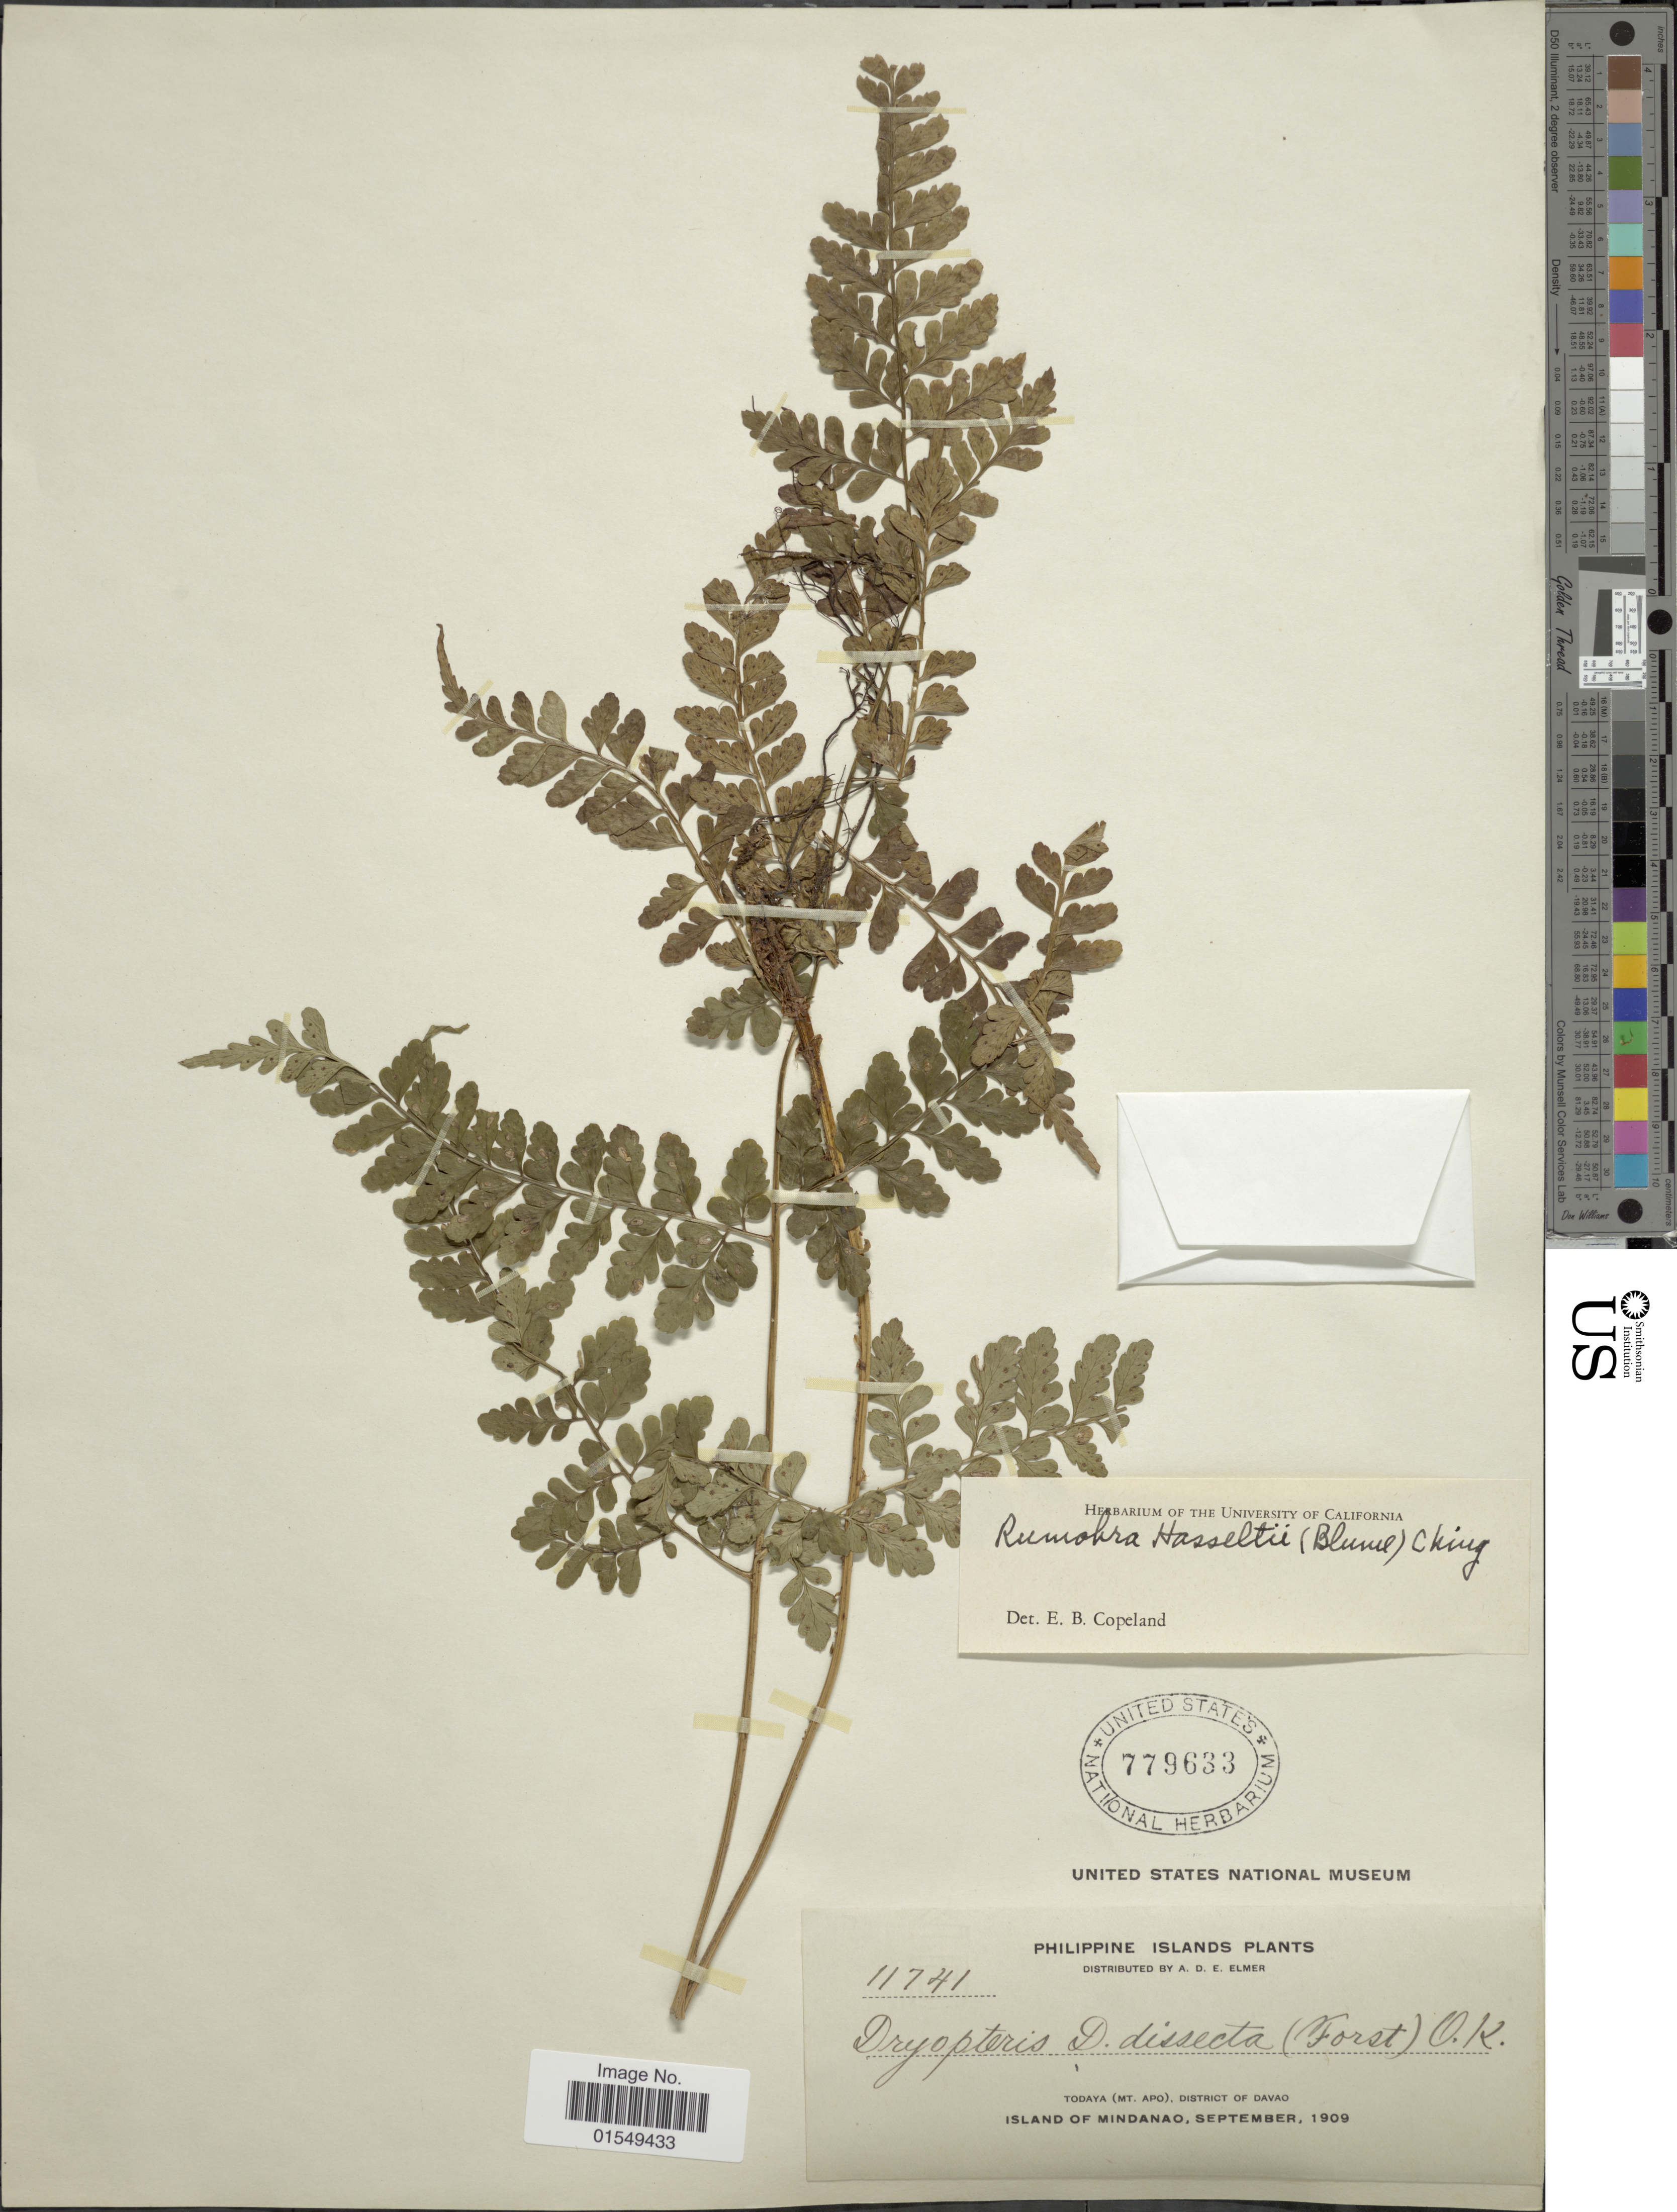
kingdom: Plantae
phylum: Tracheophyta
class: Polypodiopsida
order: Polypodiales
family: Dryopteridaceae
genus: Arachniodes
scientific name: Arachniodes hasseltii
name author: (Blume) Ching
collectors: A. D. E. Elmer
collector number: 11741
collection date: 1909-09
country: Philippines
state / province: Davao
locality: Philippine Islands, Todaya (Mt. Apo), District of Davao, Island of Mindanao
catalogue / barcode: US 779633